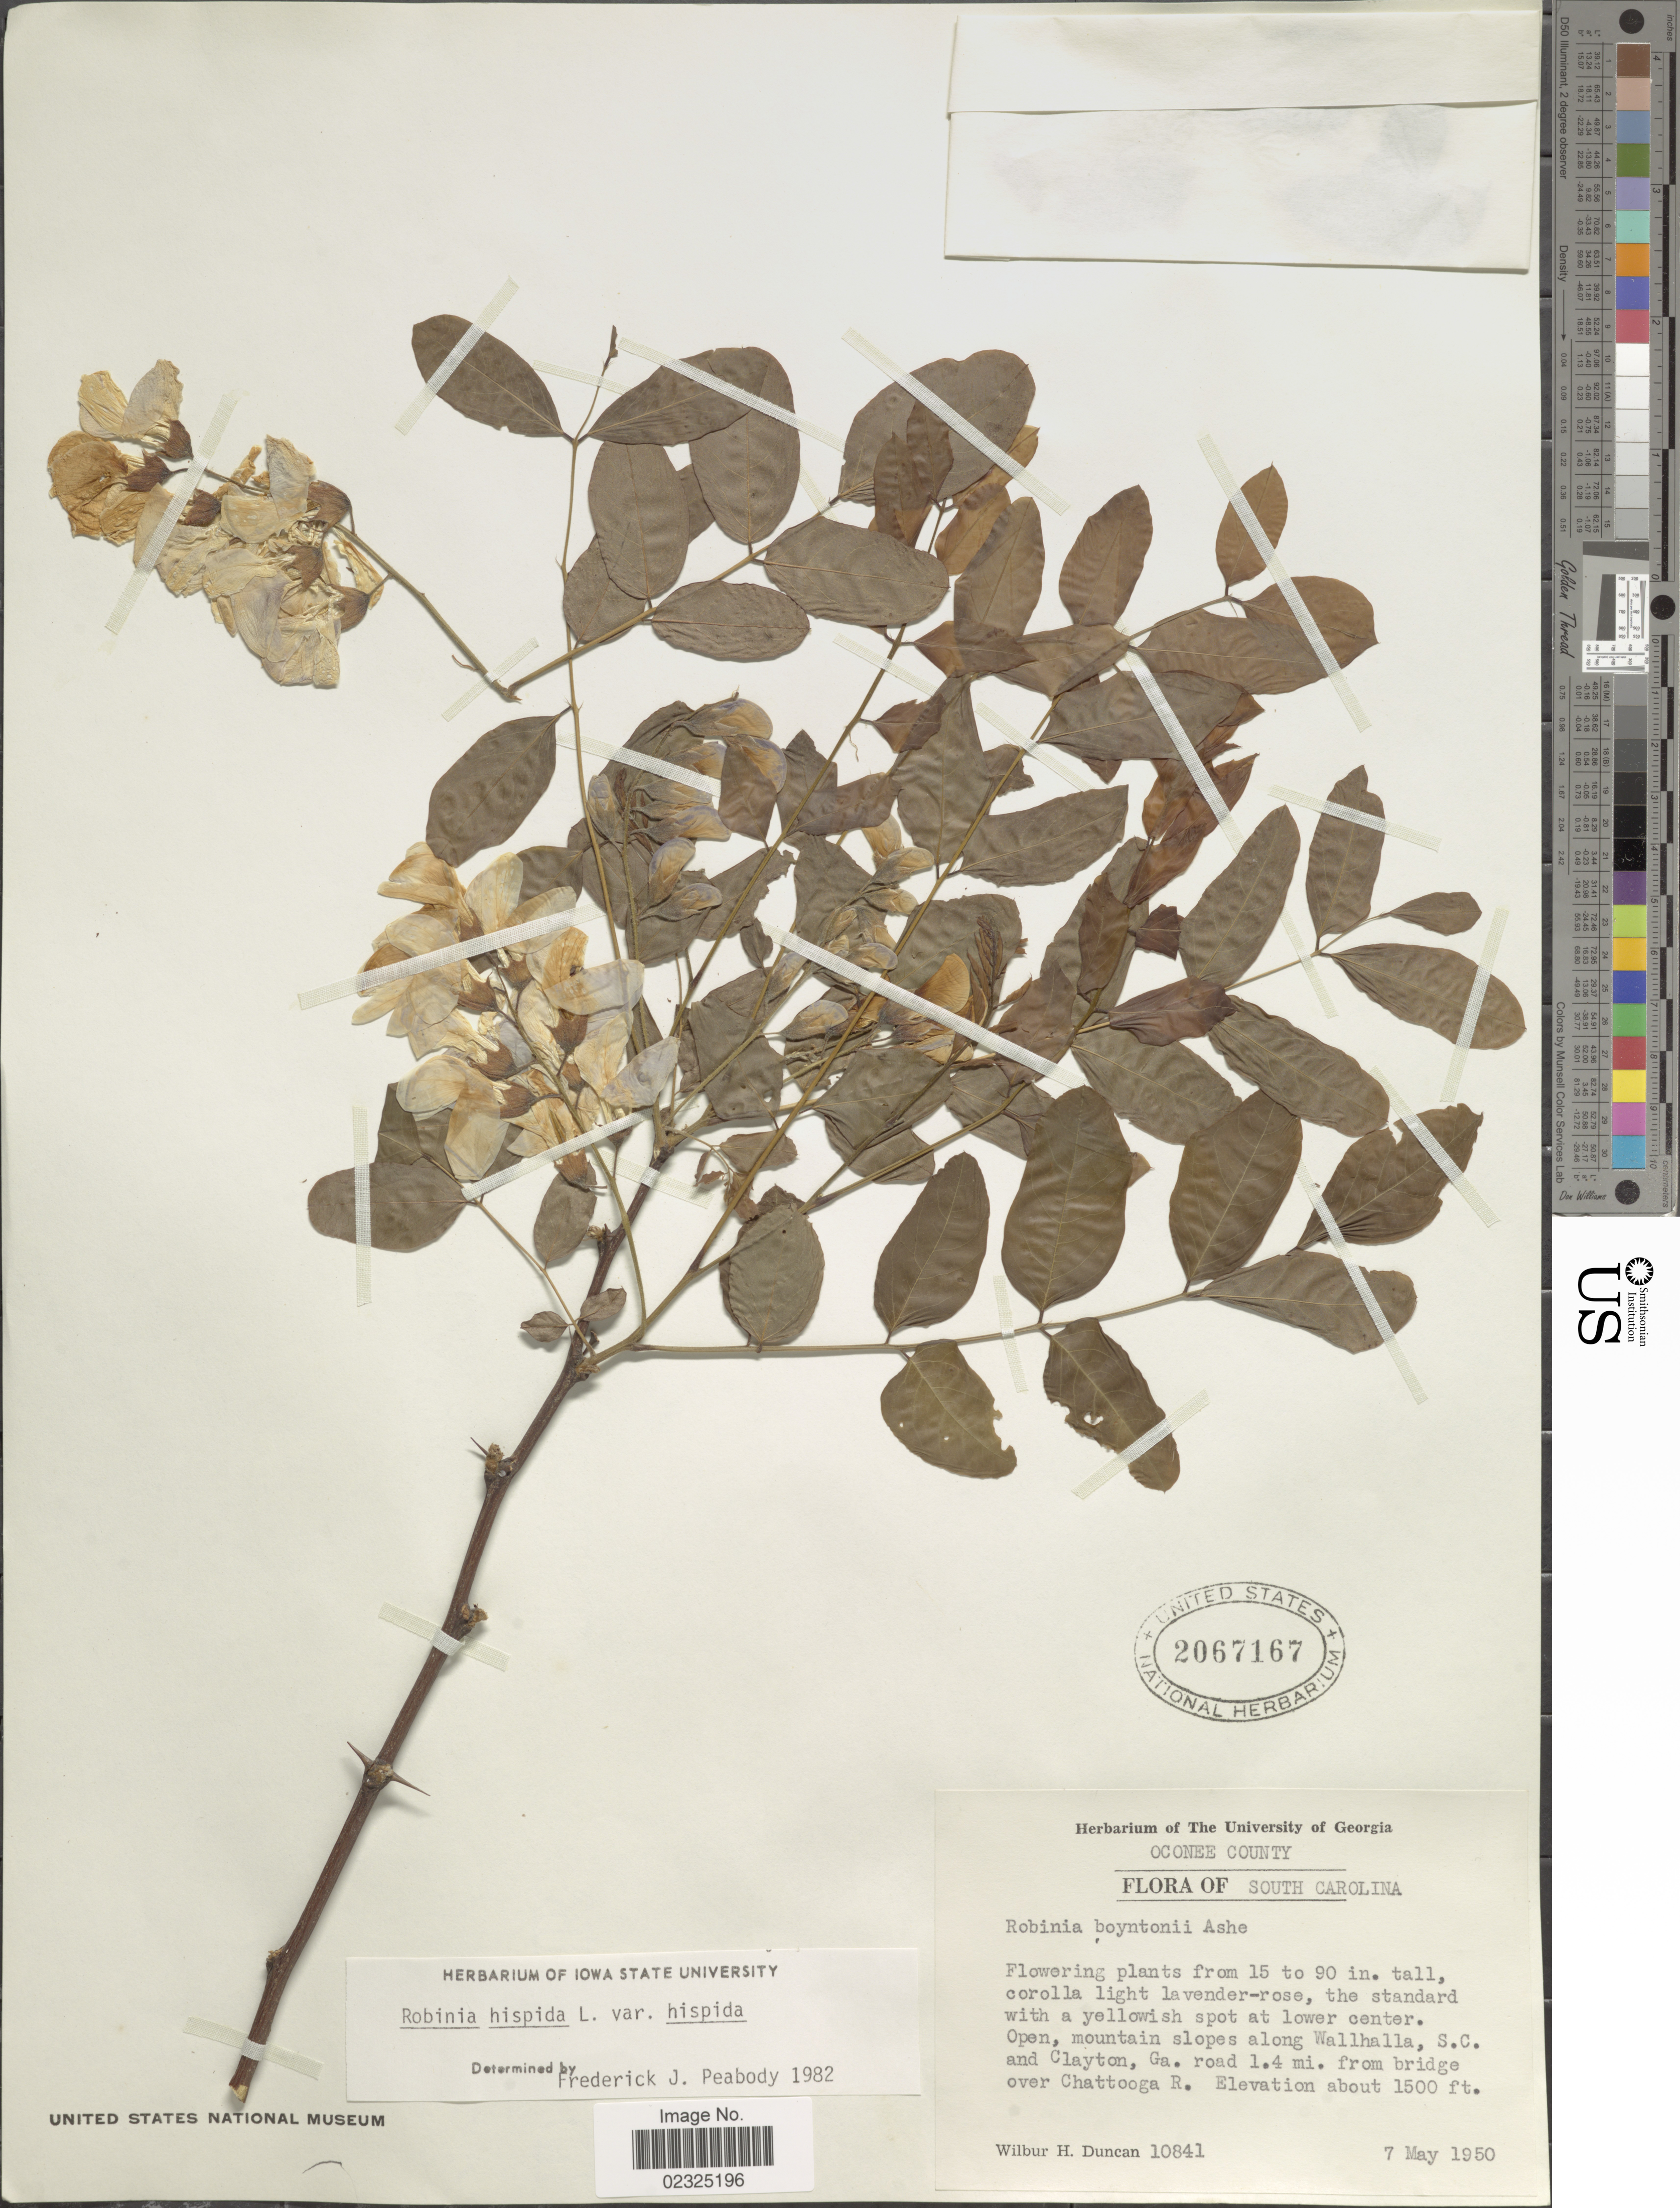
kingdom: Plantae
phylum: Tracheophyta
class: Magnoliopsida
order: Fabales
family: Fabaceae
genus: Robinia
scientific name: Robinia hispida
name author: L.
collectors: W. H. Duncan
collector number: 10841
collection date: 1950-05-07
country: United States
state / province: South Carolina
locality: Oconee County, Open, mountain slopes along Wallhalla, S.C. and Clayton, Ga. road 1.4 mi. from bridge over Chattooga R.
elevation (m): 457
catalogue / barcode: US 2067167